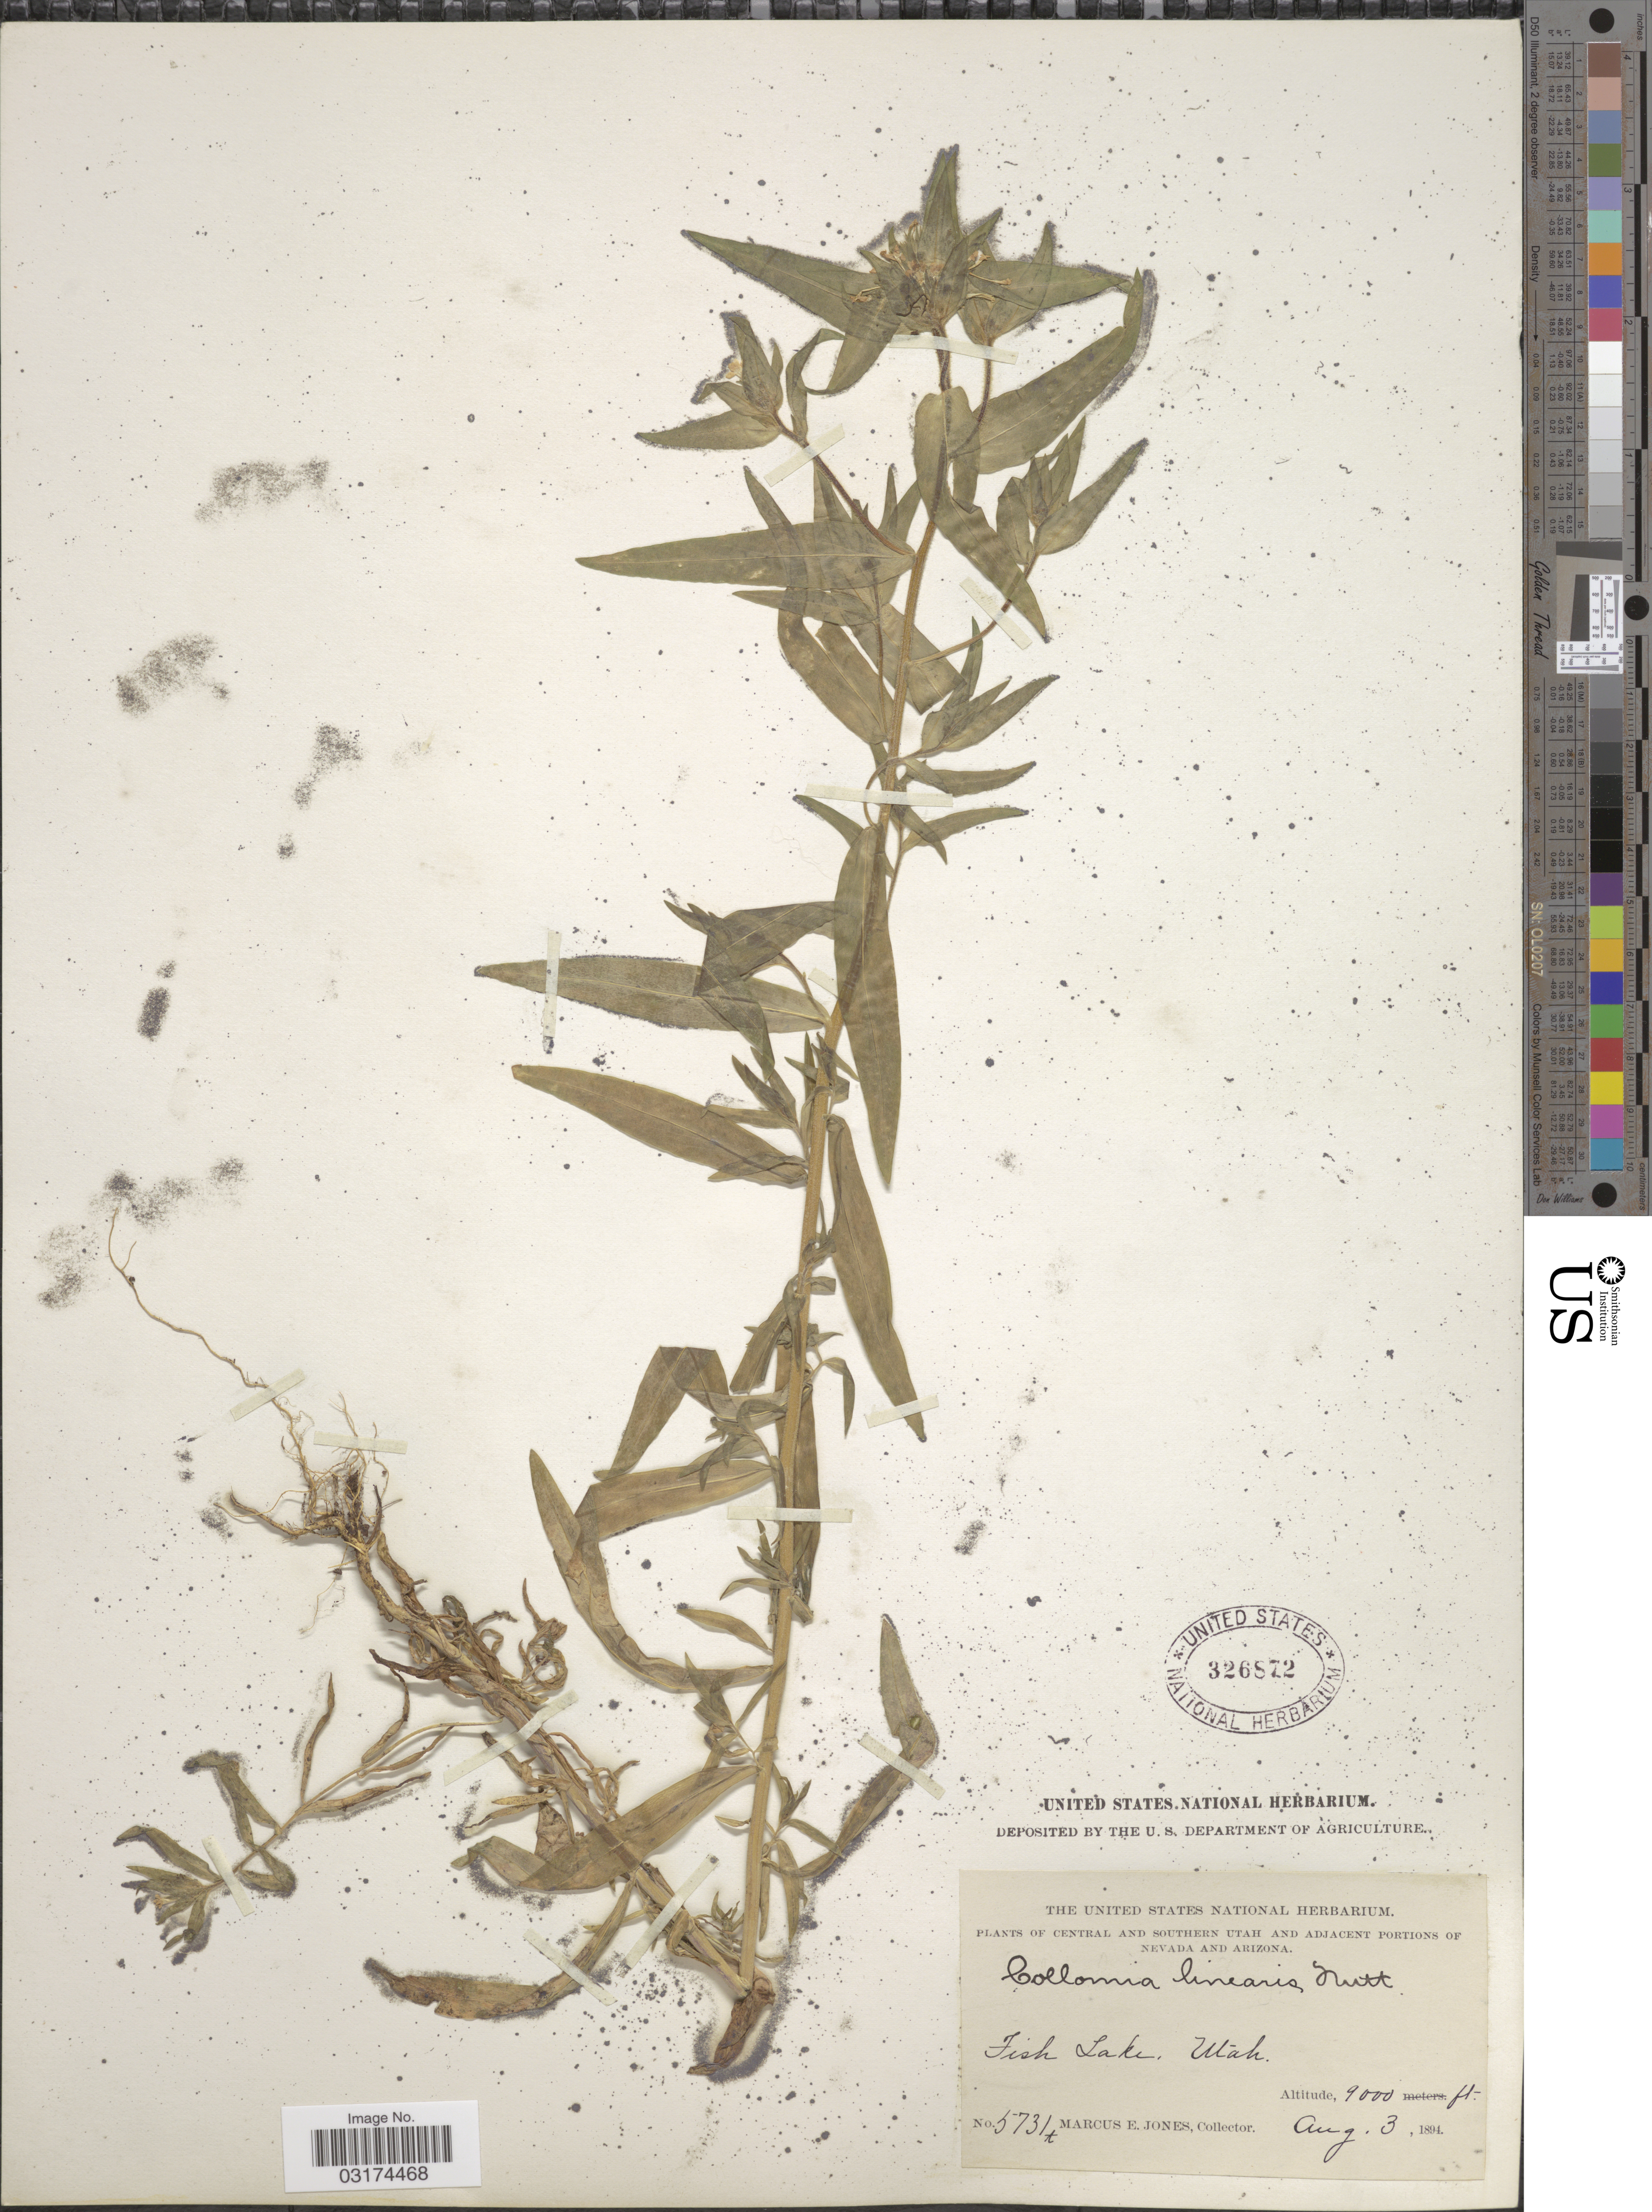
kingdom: Plantae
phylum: Tracheophyta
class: Magnoliopsida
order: Ericales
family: Polemoniaceae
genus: Collomia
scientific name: Collomia linearis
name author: Nutt.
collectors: M. E. Jones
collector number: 5731t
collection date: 1894-08-03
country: United States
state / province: Utah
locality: Fish Lake. Central and Southern Utah.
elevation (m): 2743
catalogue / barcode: US 326872